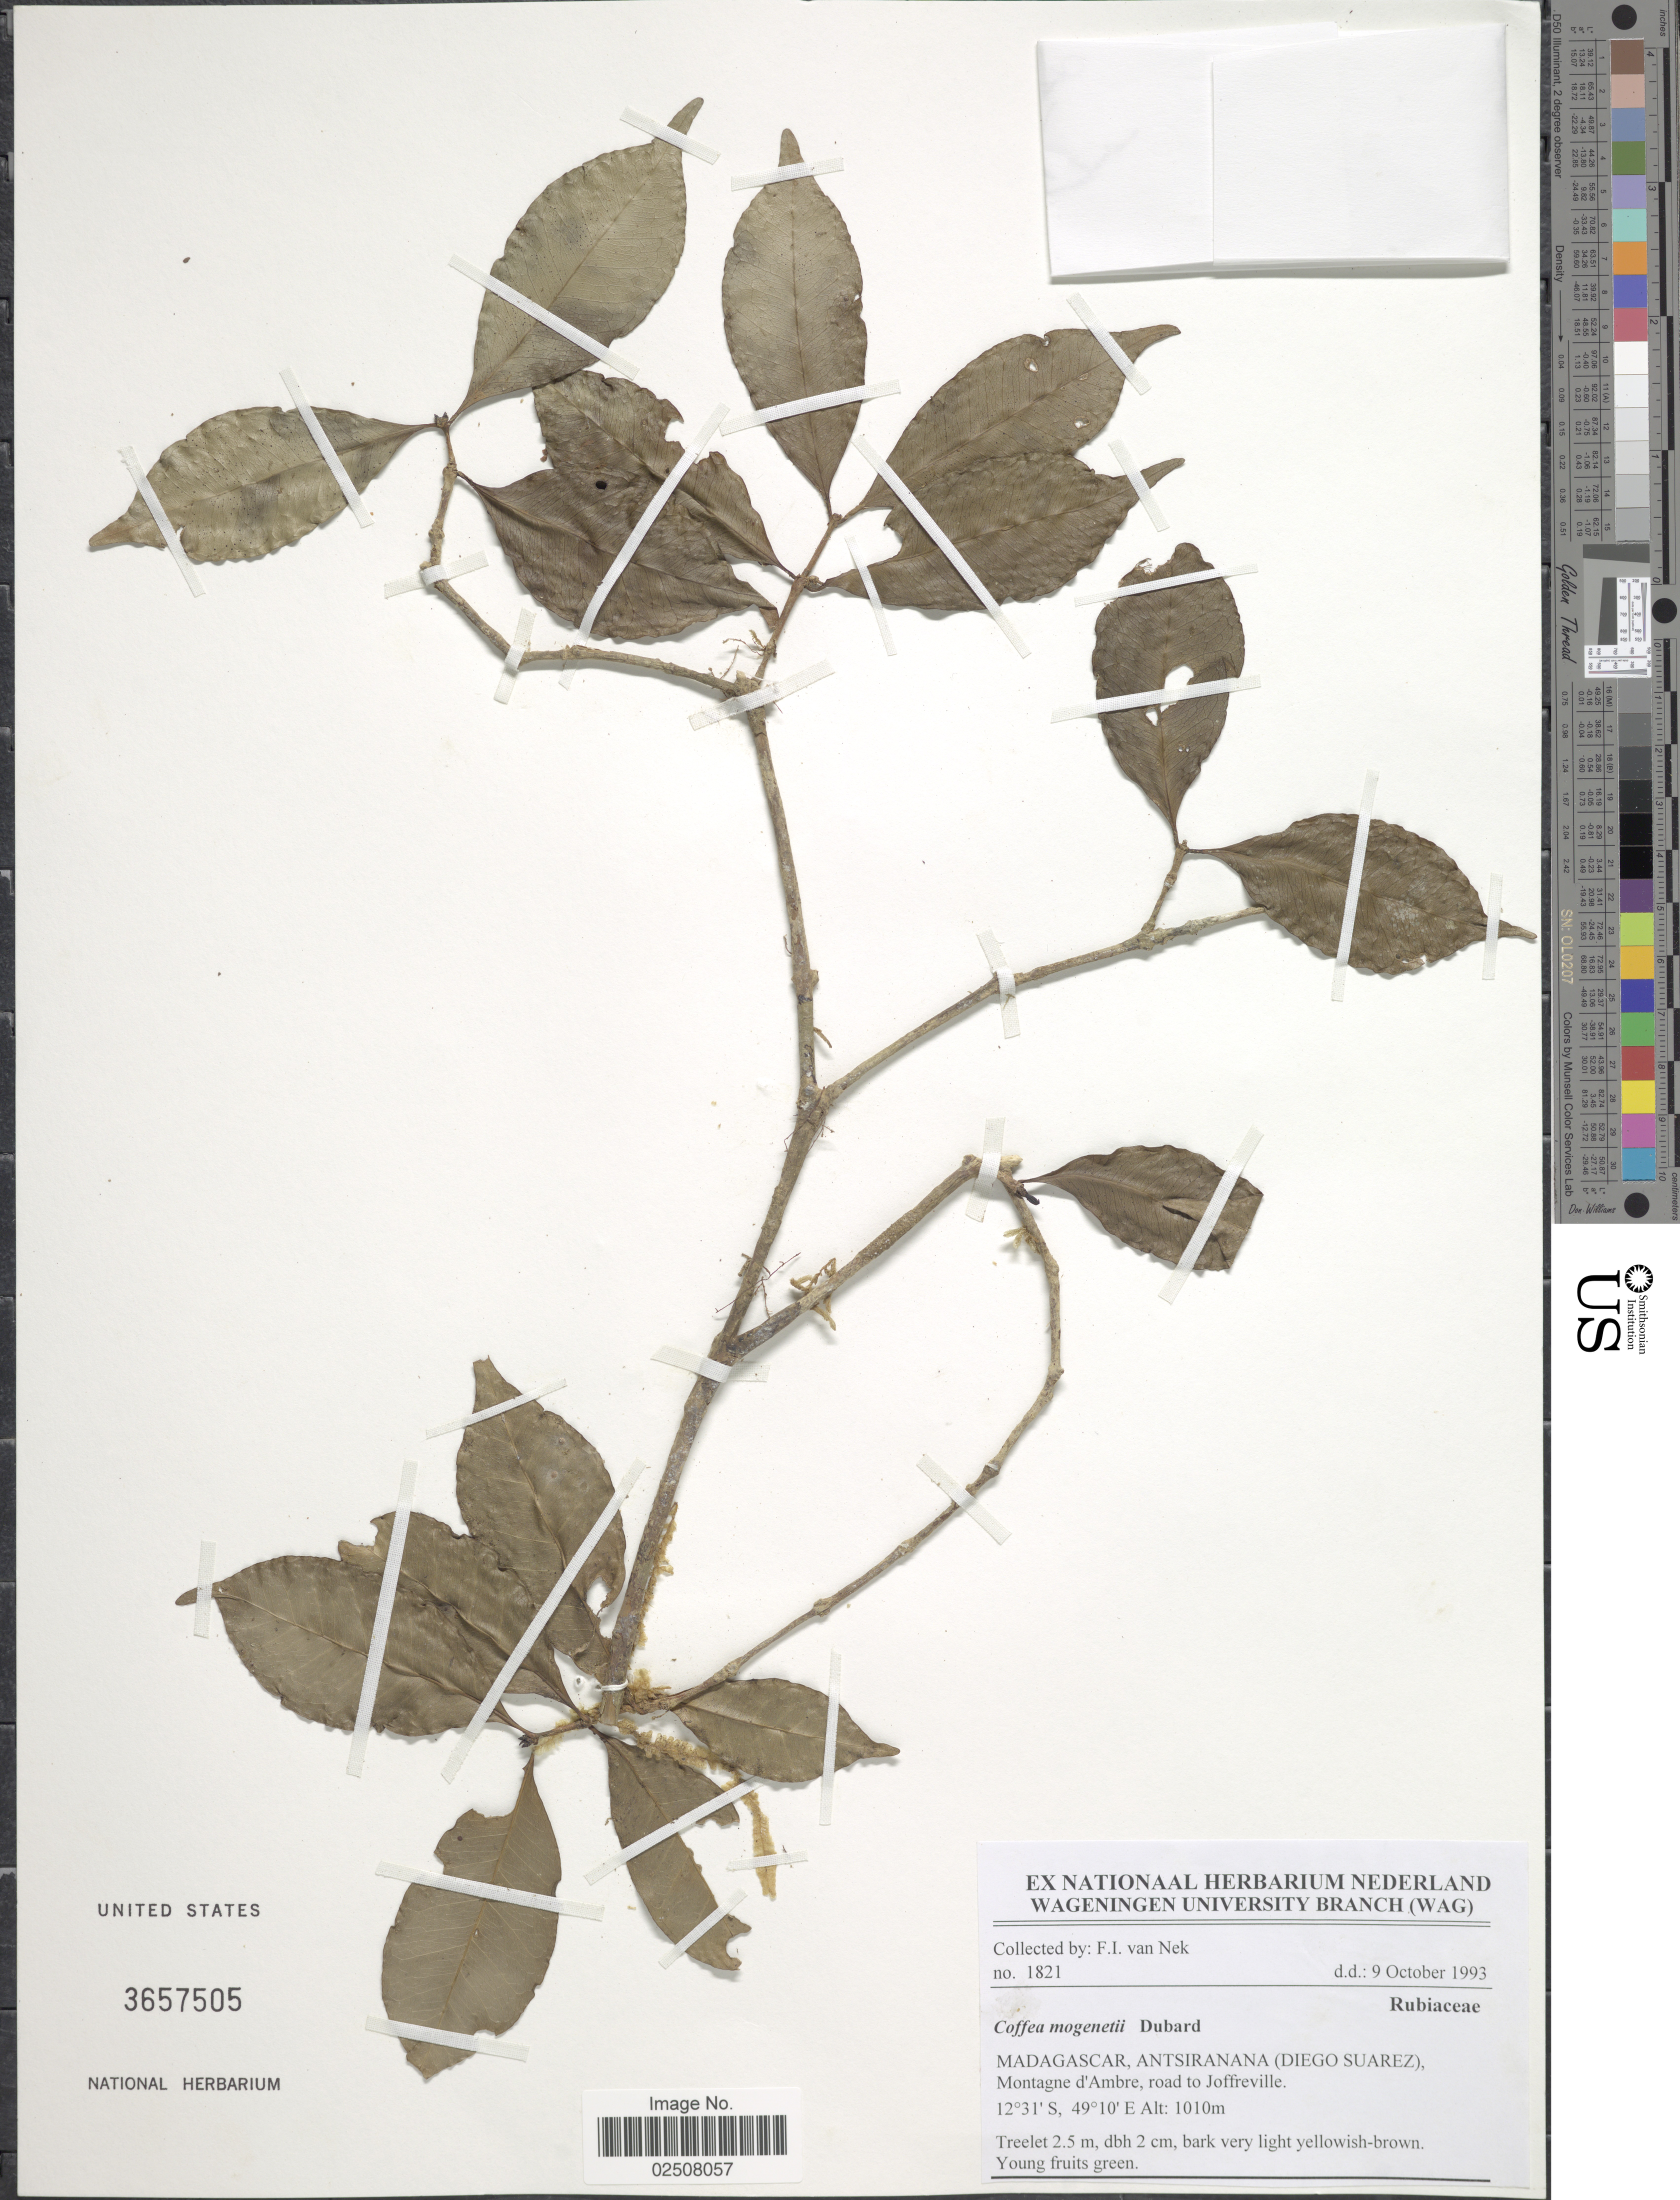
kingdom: Plantae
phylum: Tracheophyta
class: Magnoliopsida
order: Gentianales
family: Rubiaceae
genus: Coffea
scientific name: Coffea mogenetii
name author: Dubard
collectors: F. van Nek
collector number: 1821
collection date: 1993-10-09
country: Madagascar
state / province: Diana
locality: (Diego Suarez), Montagne d'Ambre, road to Joffreville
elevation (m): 1010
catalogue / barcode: US 3657505